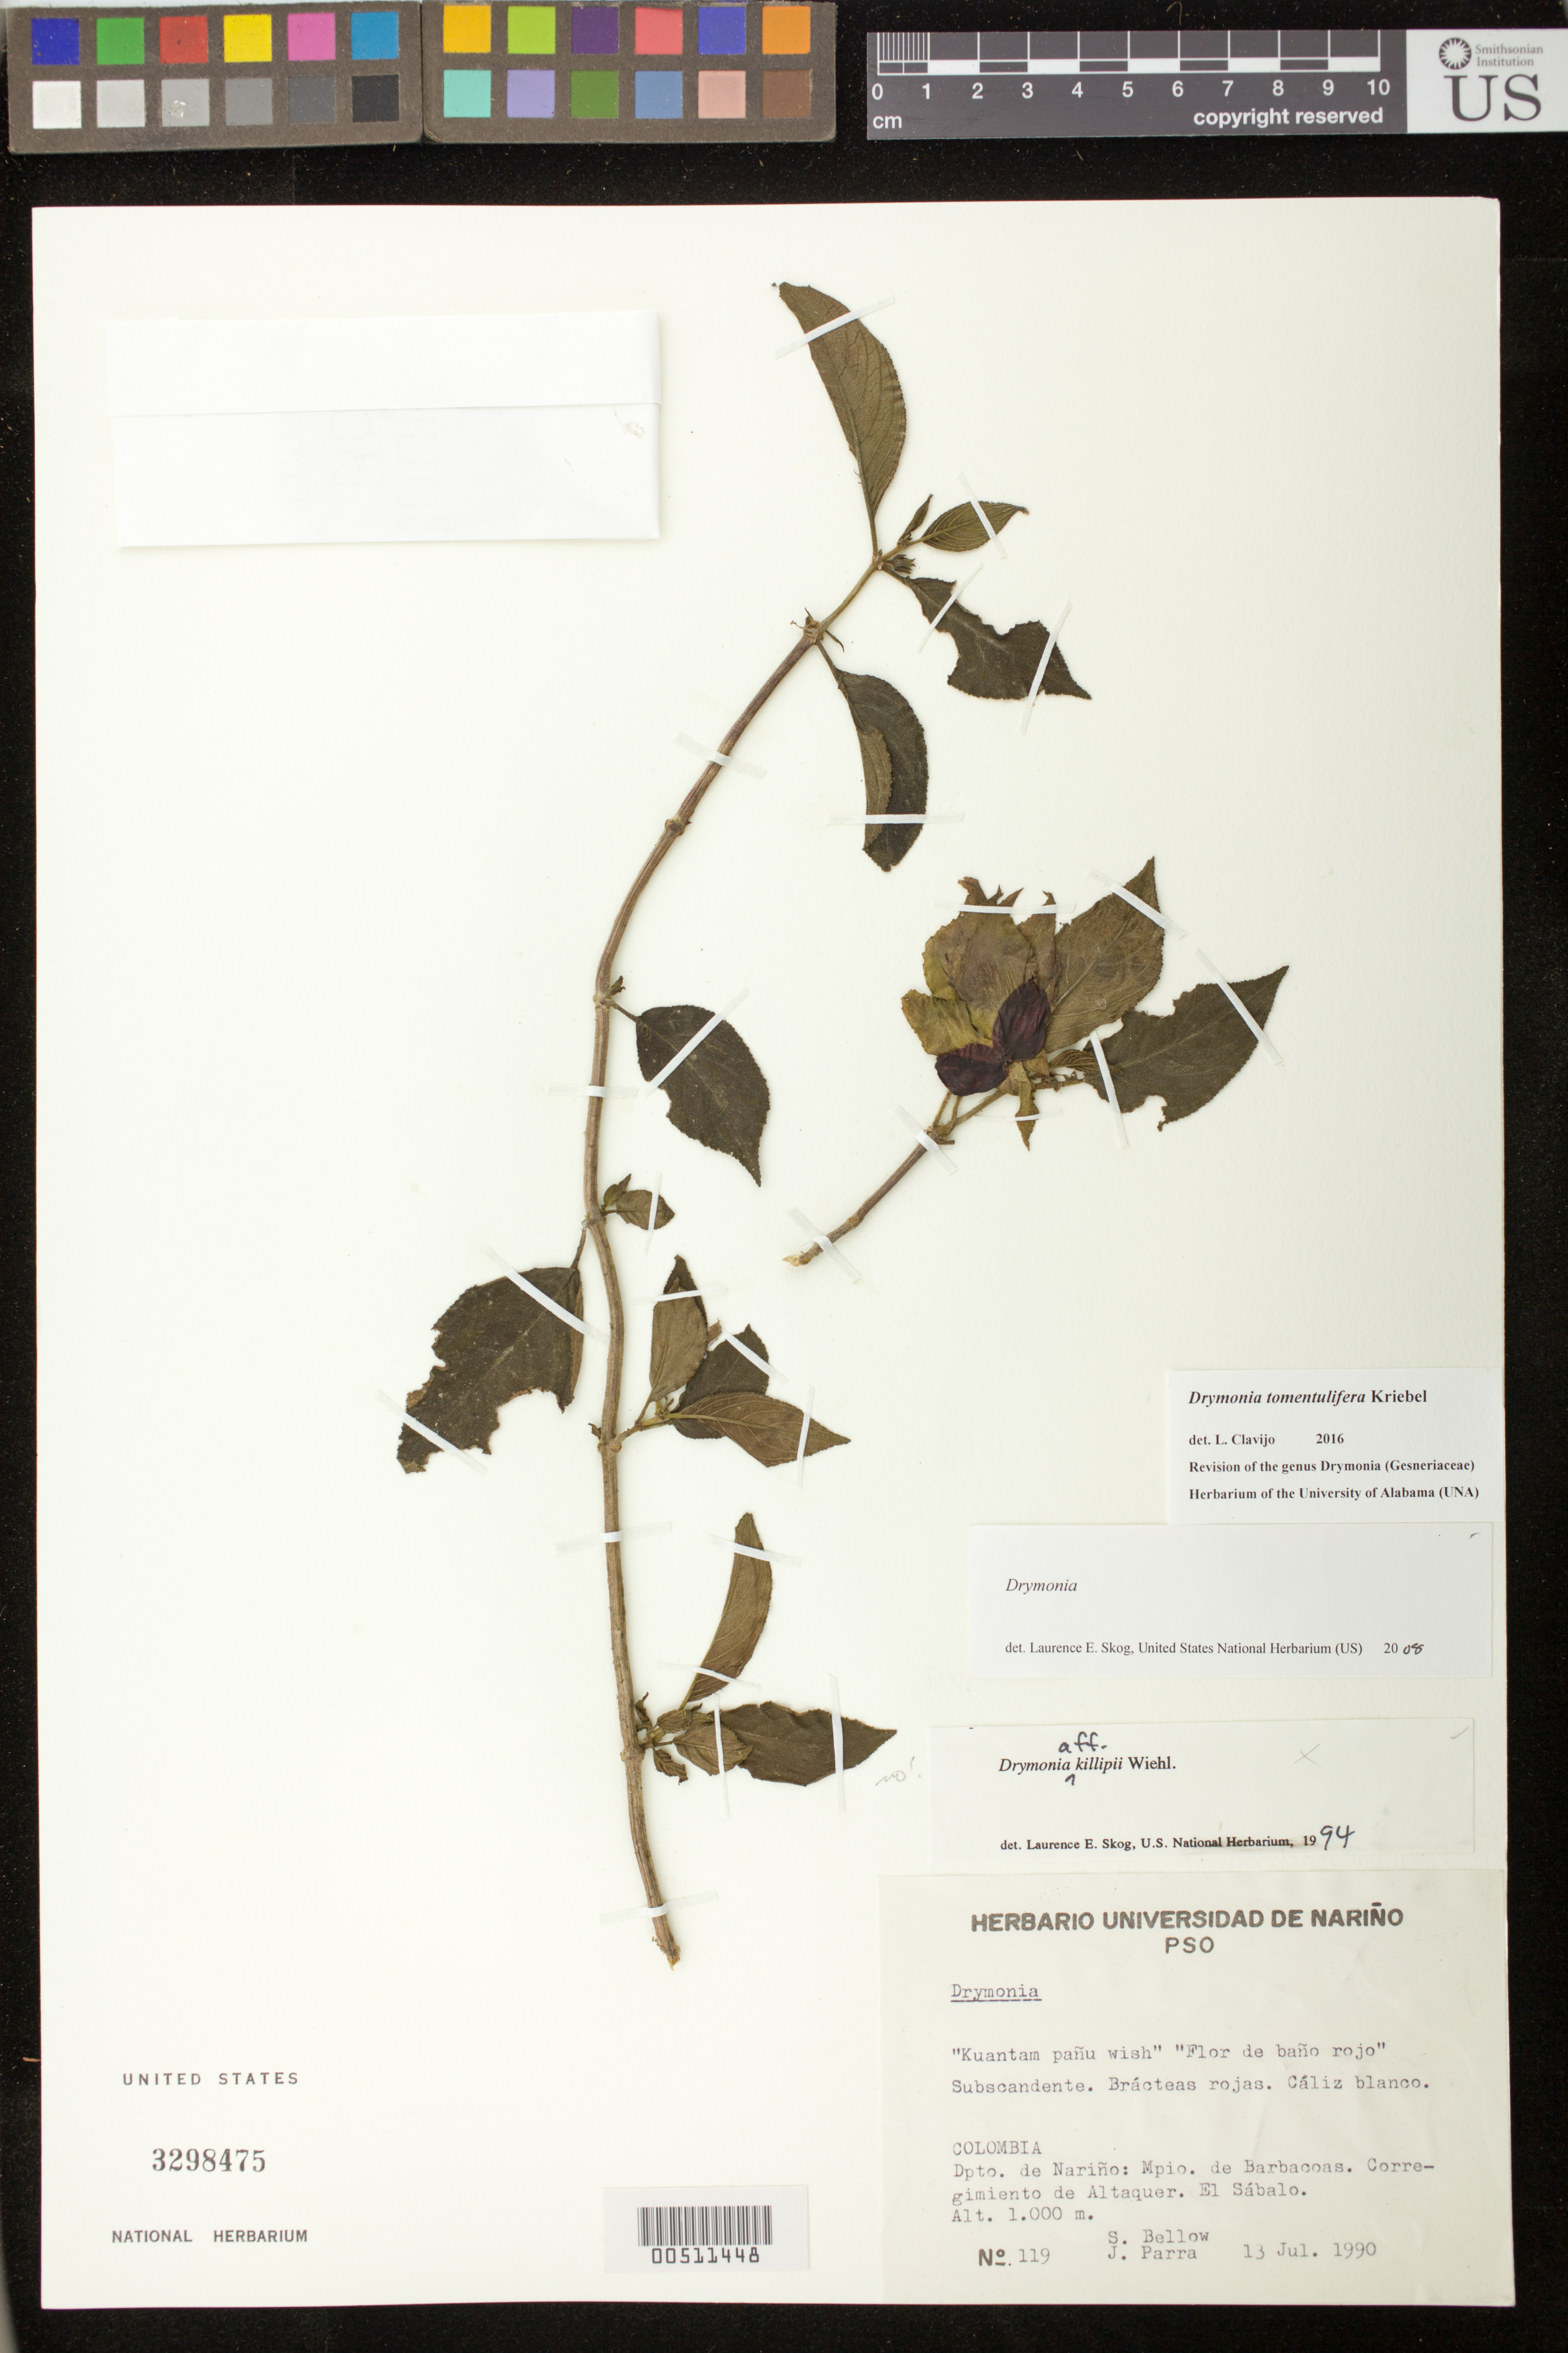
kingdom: Plantae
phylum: Tracheophyta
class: Magnoliopsida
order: Lamiales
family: Gesneriaceae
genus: Drymonia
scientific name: Drymonia tomentulifera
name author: Kriebel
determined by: Clavijo, L.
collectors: S. Bellow & J. Parra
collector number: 119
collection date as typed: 13 Jul 1990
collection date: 1990-07-13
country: Colombia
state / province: Nariño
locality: Barbacoas, La Sabalo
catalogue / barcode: US 3298475